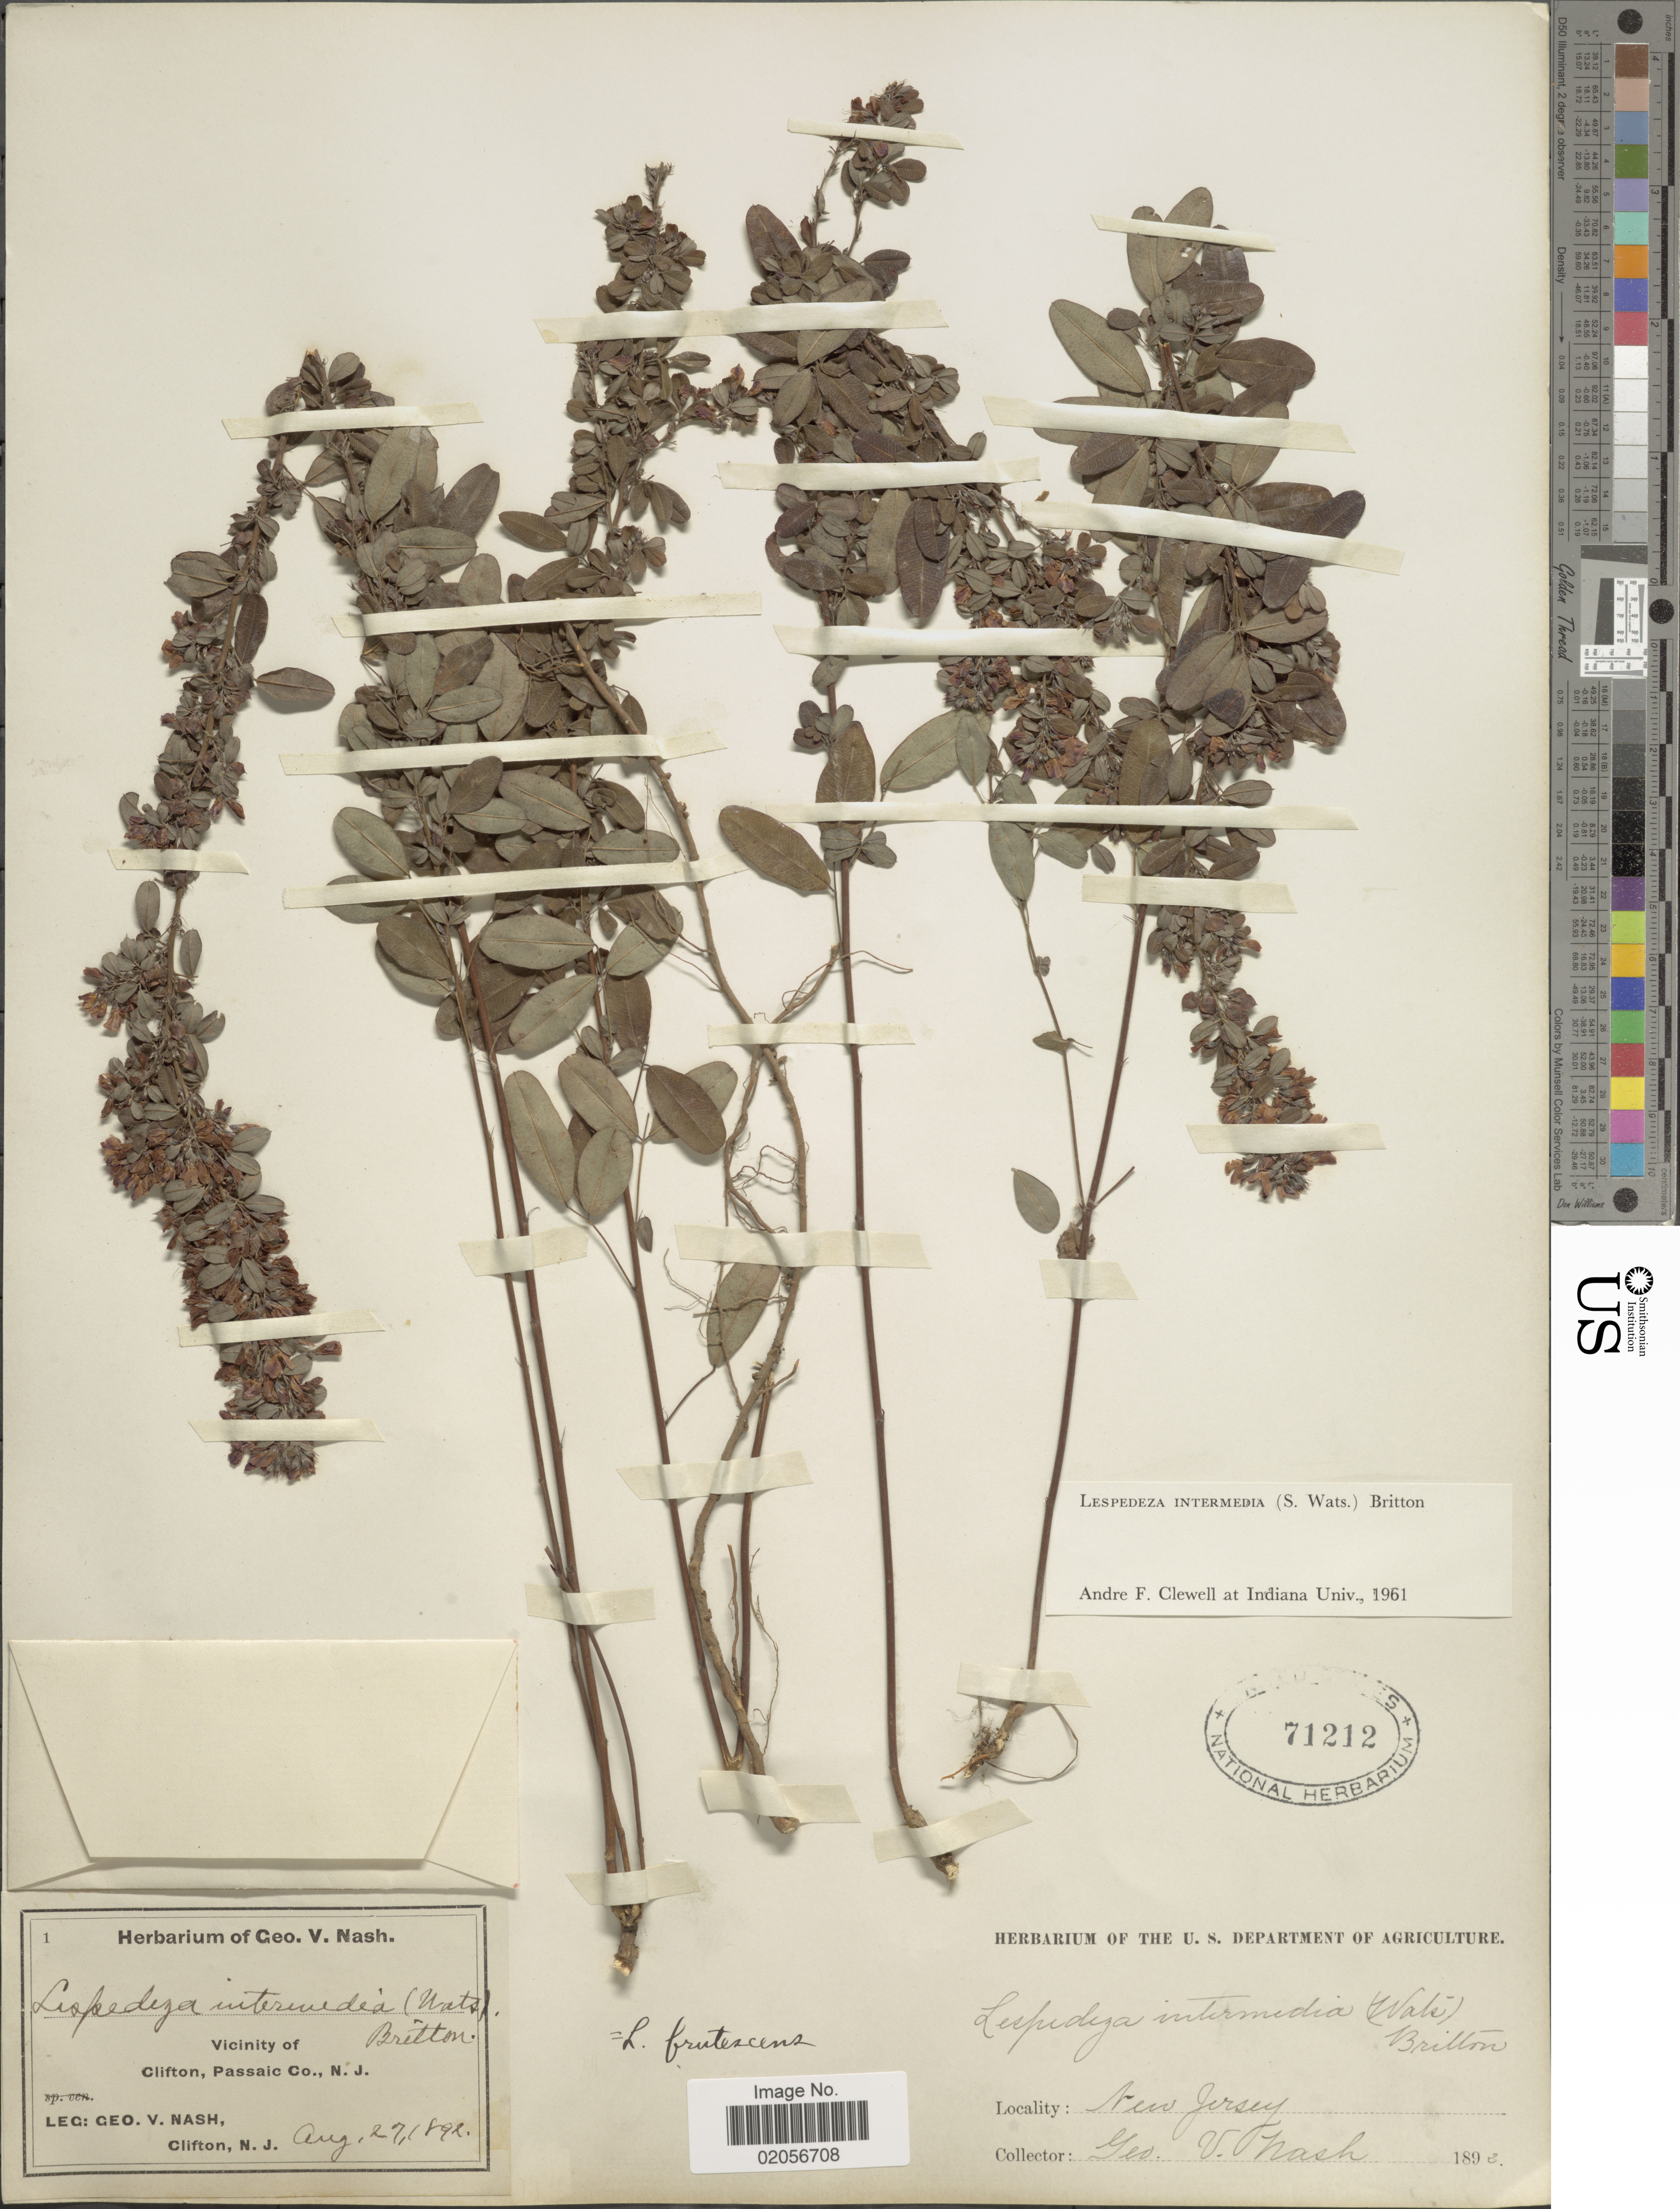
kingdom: Plantae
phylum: Tracheophyta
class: Magnoliopsida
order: Fabales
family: Fabaceae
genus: Lespedeza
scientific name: Lespedeza intermedia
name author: (S. Watson) Britton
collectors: G. V. Nash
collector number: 1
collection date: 1892-08-27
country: United States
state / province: New Jersey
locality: Vicinity of Clifton, Passaic Co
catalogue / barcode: US 71212